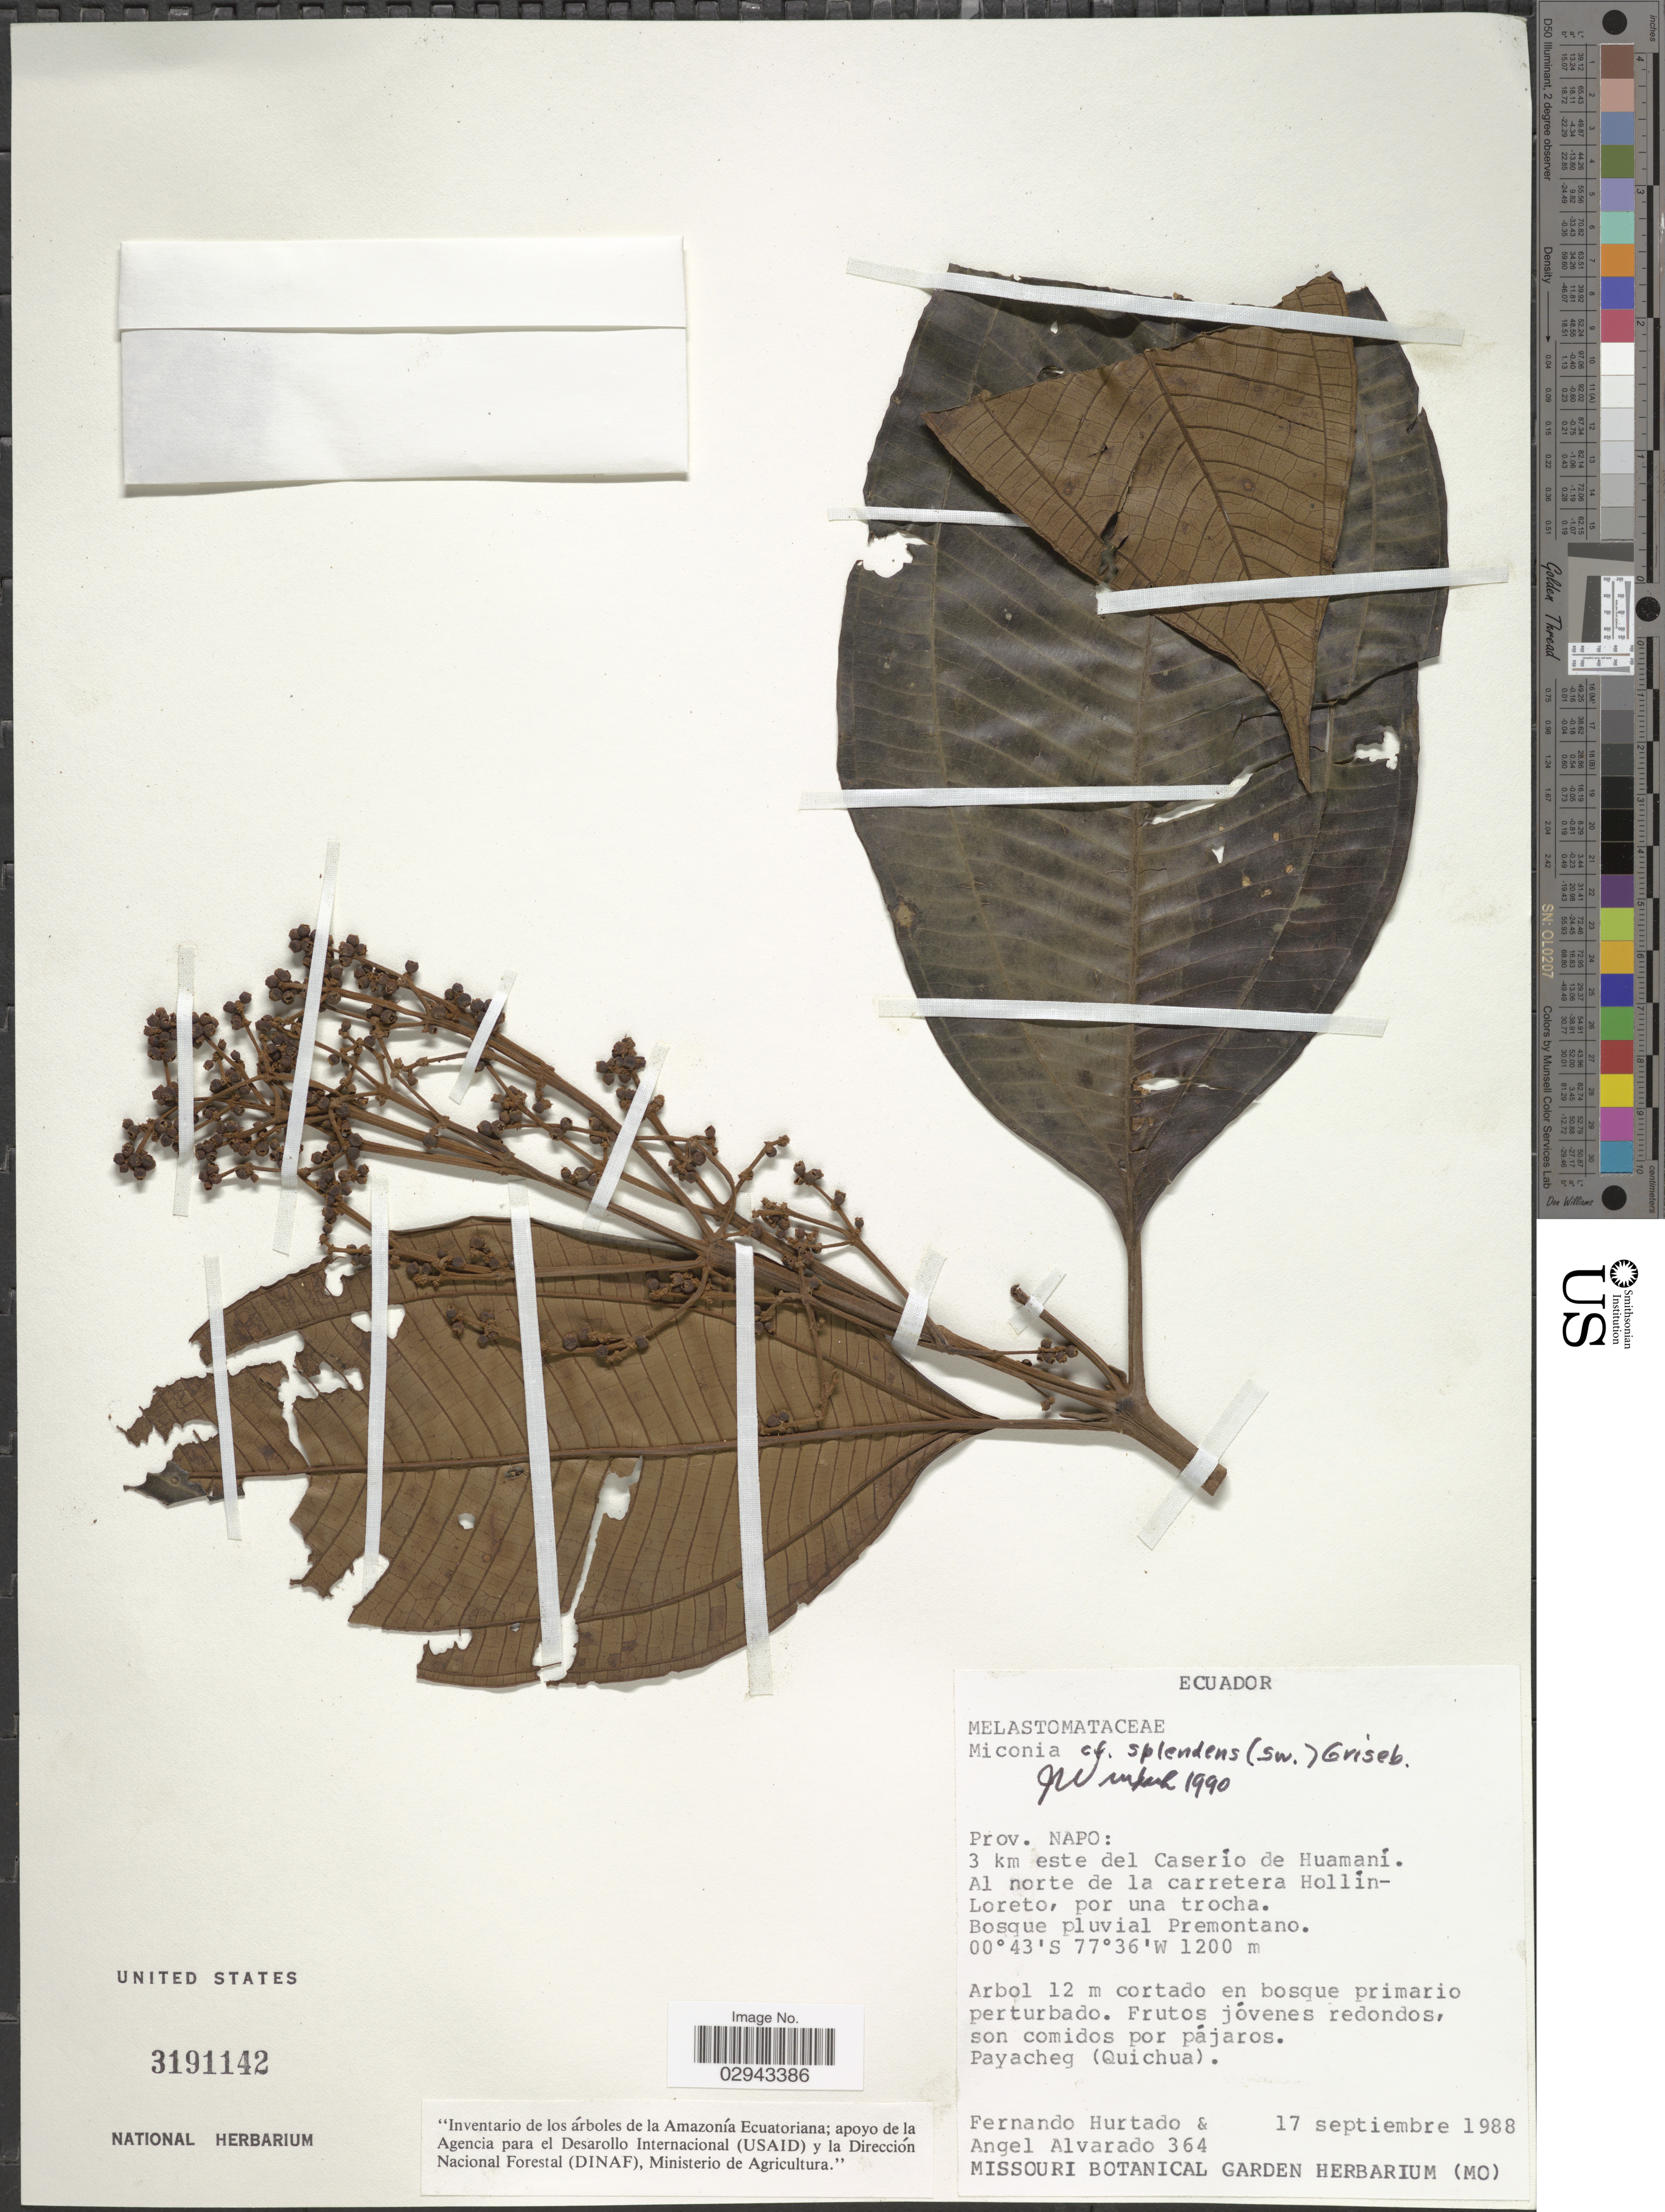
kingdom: Plantae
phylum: Tracheophyta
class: Magnoliopsida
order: Myrtales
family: Melastomataceae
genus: Miconia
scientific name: Miconia splendens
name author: (Sw.) Griseb.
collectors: F. Hurtado & A. Alvarado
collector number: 364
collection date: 1988-09-17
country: Ecuador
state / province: Napo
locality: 3 km este del Caserío de Huamaní. Al norte de la carretera Hollín-Loreto, por una trocha. Payacheg (Quichua). [unsure placement]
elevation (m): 1200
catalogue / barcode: US 3191142